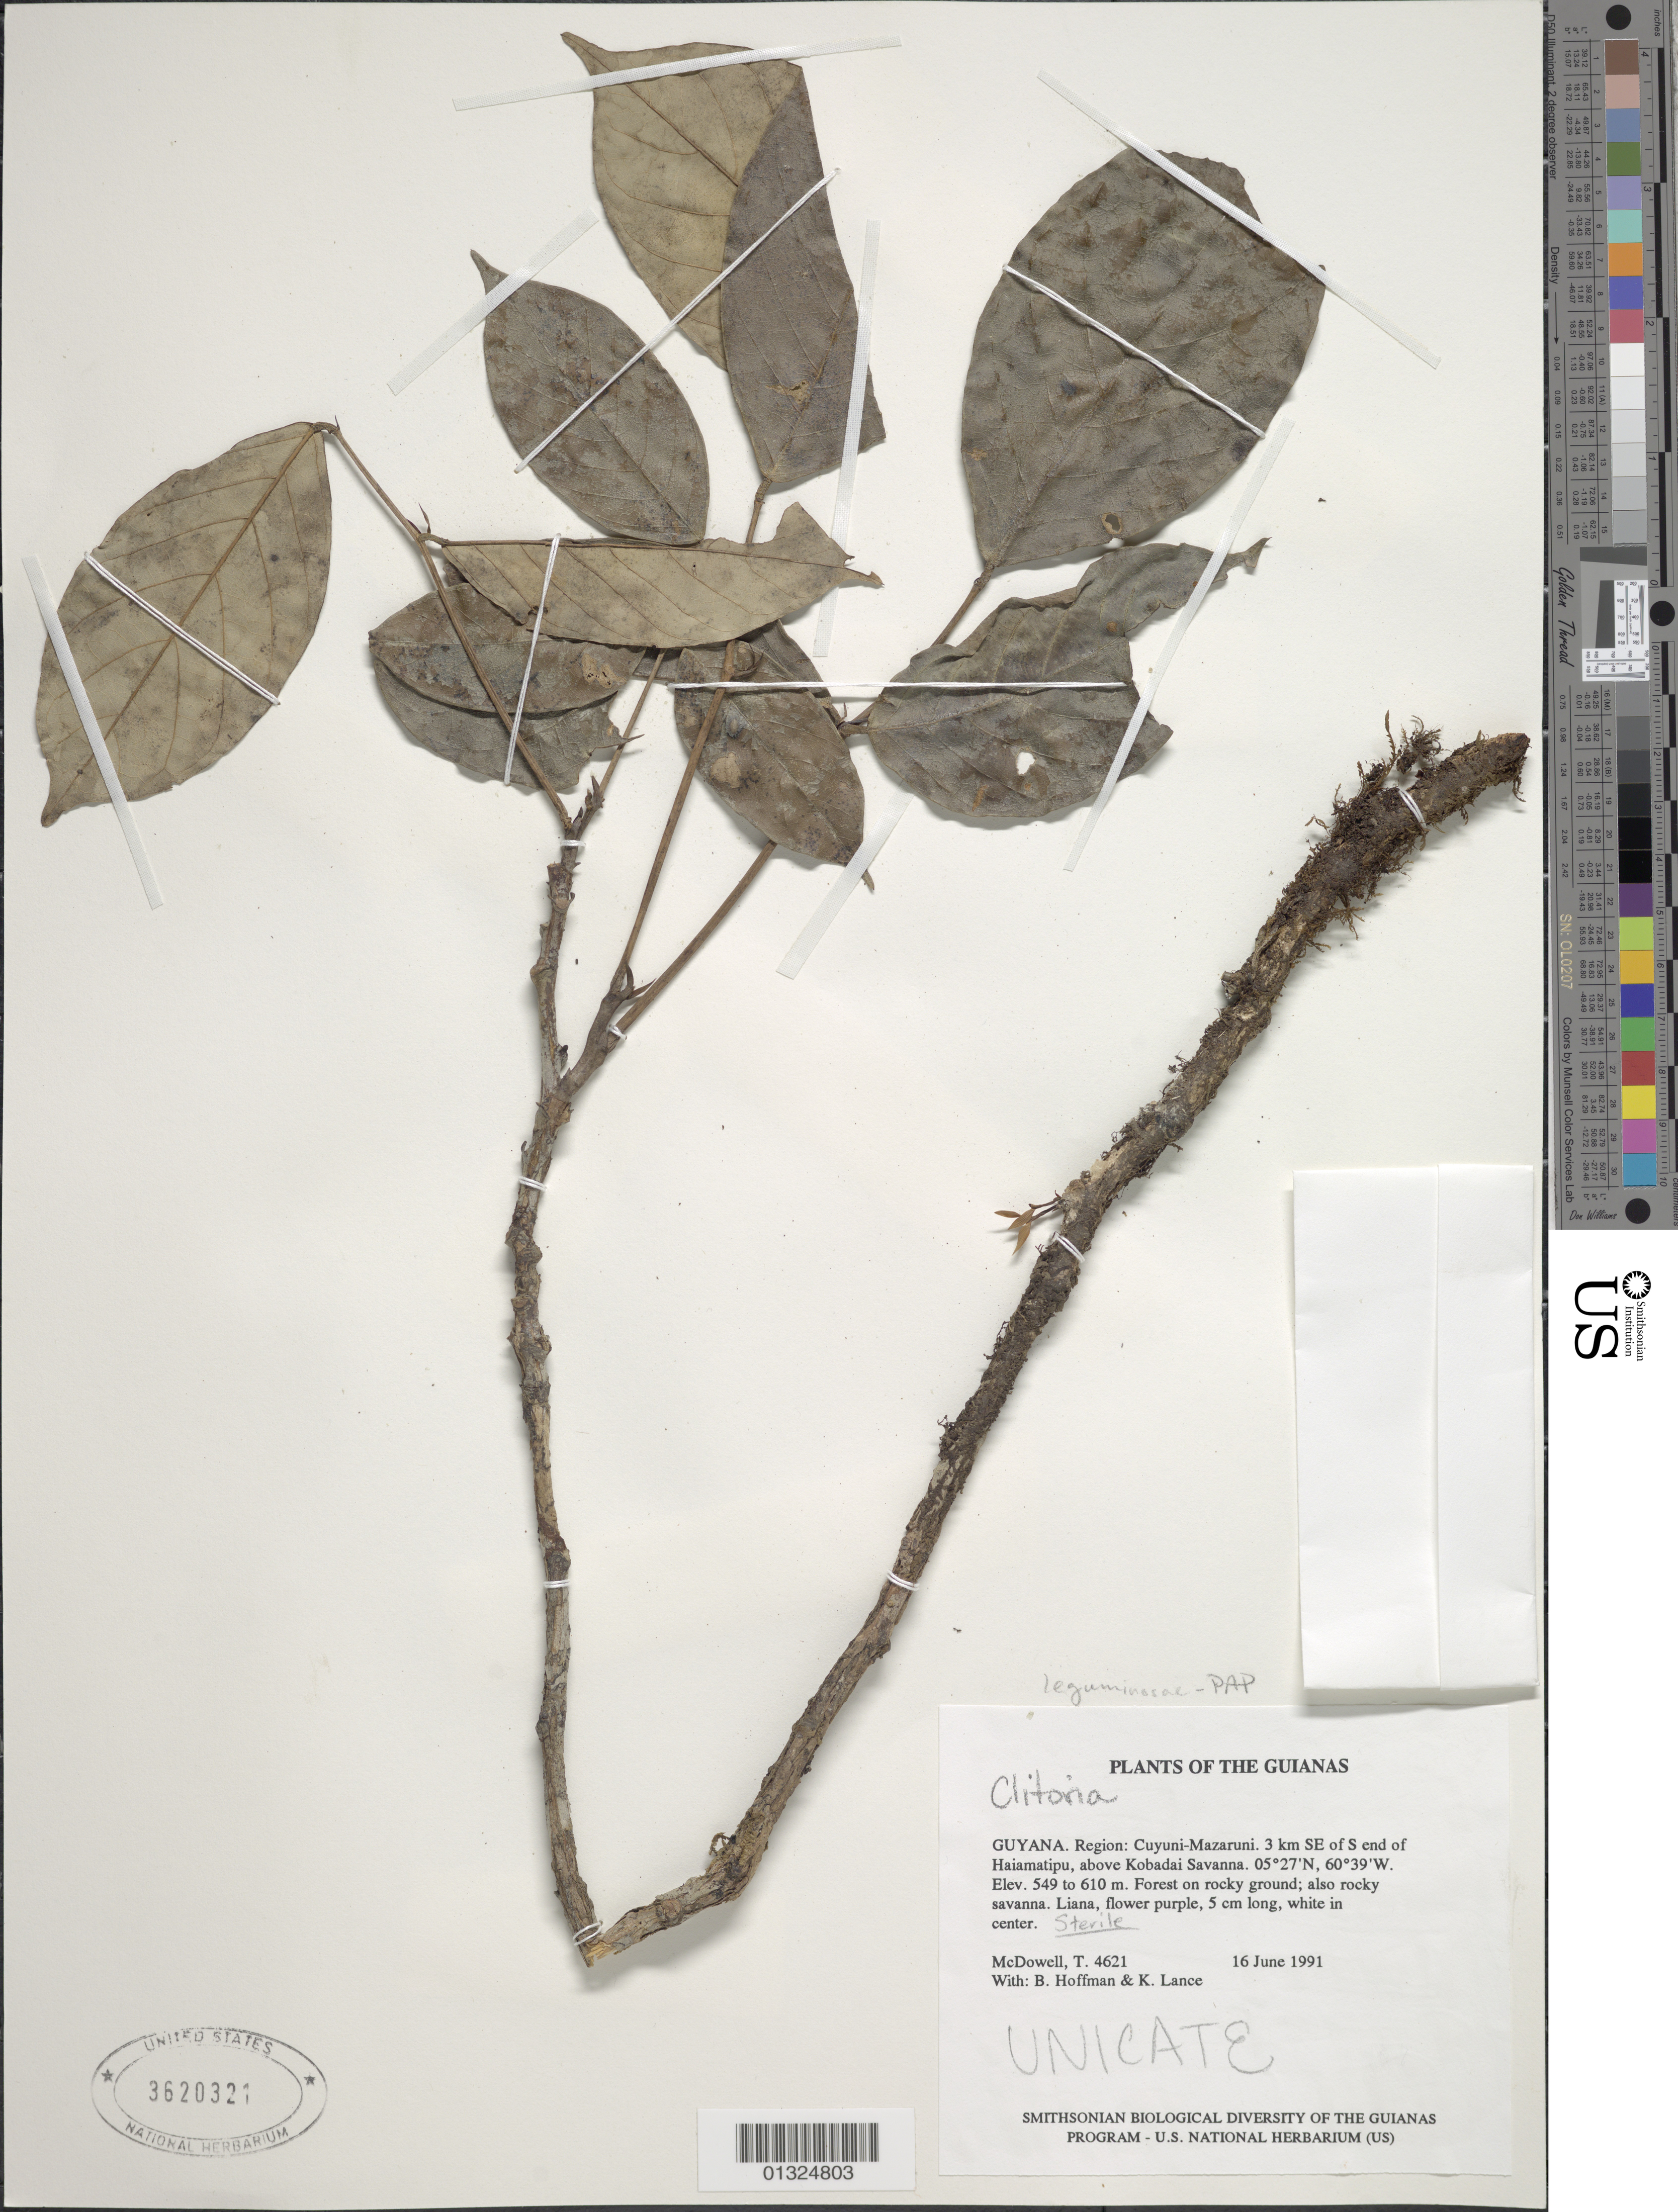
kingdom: Plantae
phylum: Tracheophyta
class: Magnoliopsida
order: Fabales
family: Fabaceae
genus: Clitoria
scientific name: Clitoria sp.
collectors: T. McDowell, B. Hoffman & K. Lance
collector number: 4621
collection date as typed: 16 June 1991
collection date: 1991-06-16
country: Guyana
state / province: Cuyuni-Mazaruni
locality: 3 km SE of S end of Haiamatipu, above Kobadai Savanna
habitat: Forest on rocky ground; also rocky savanna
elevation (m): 550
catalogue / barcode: US 3620321